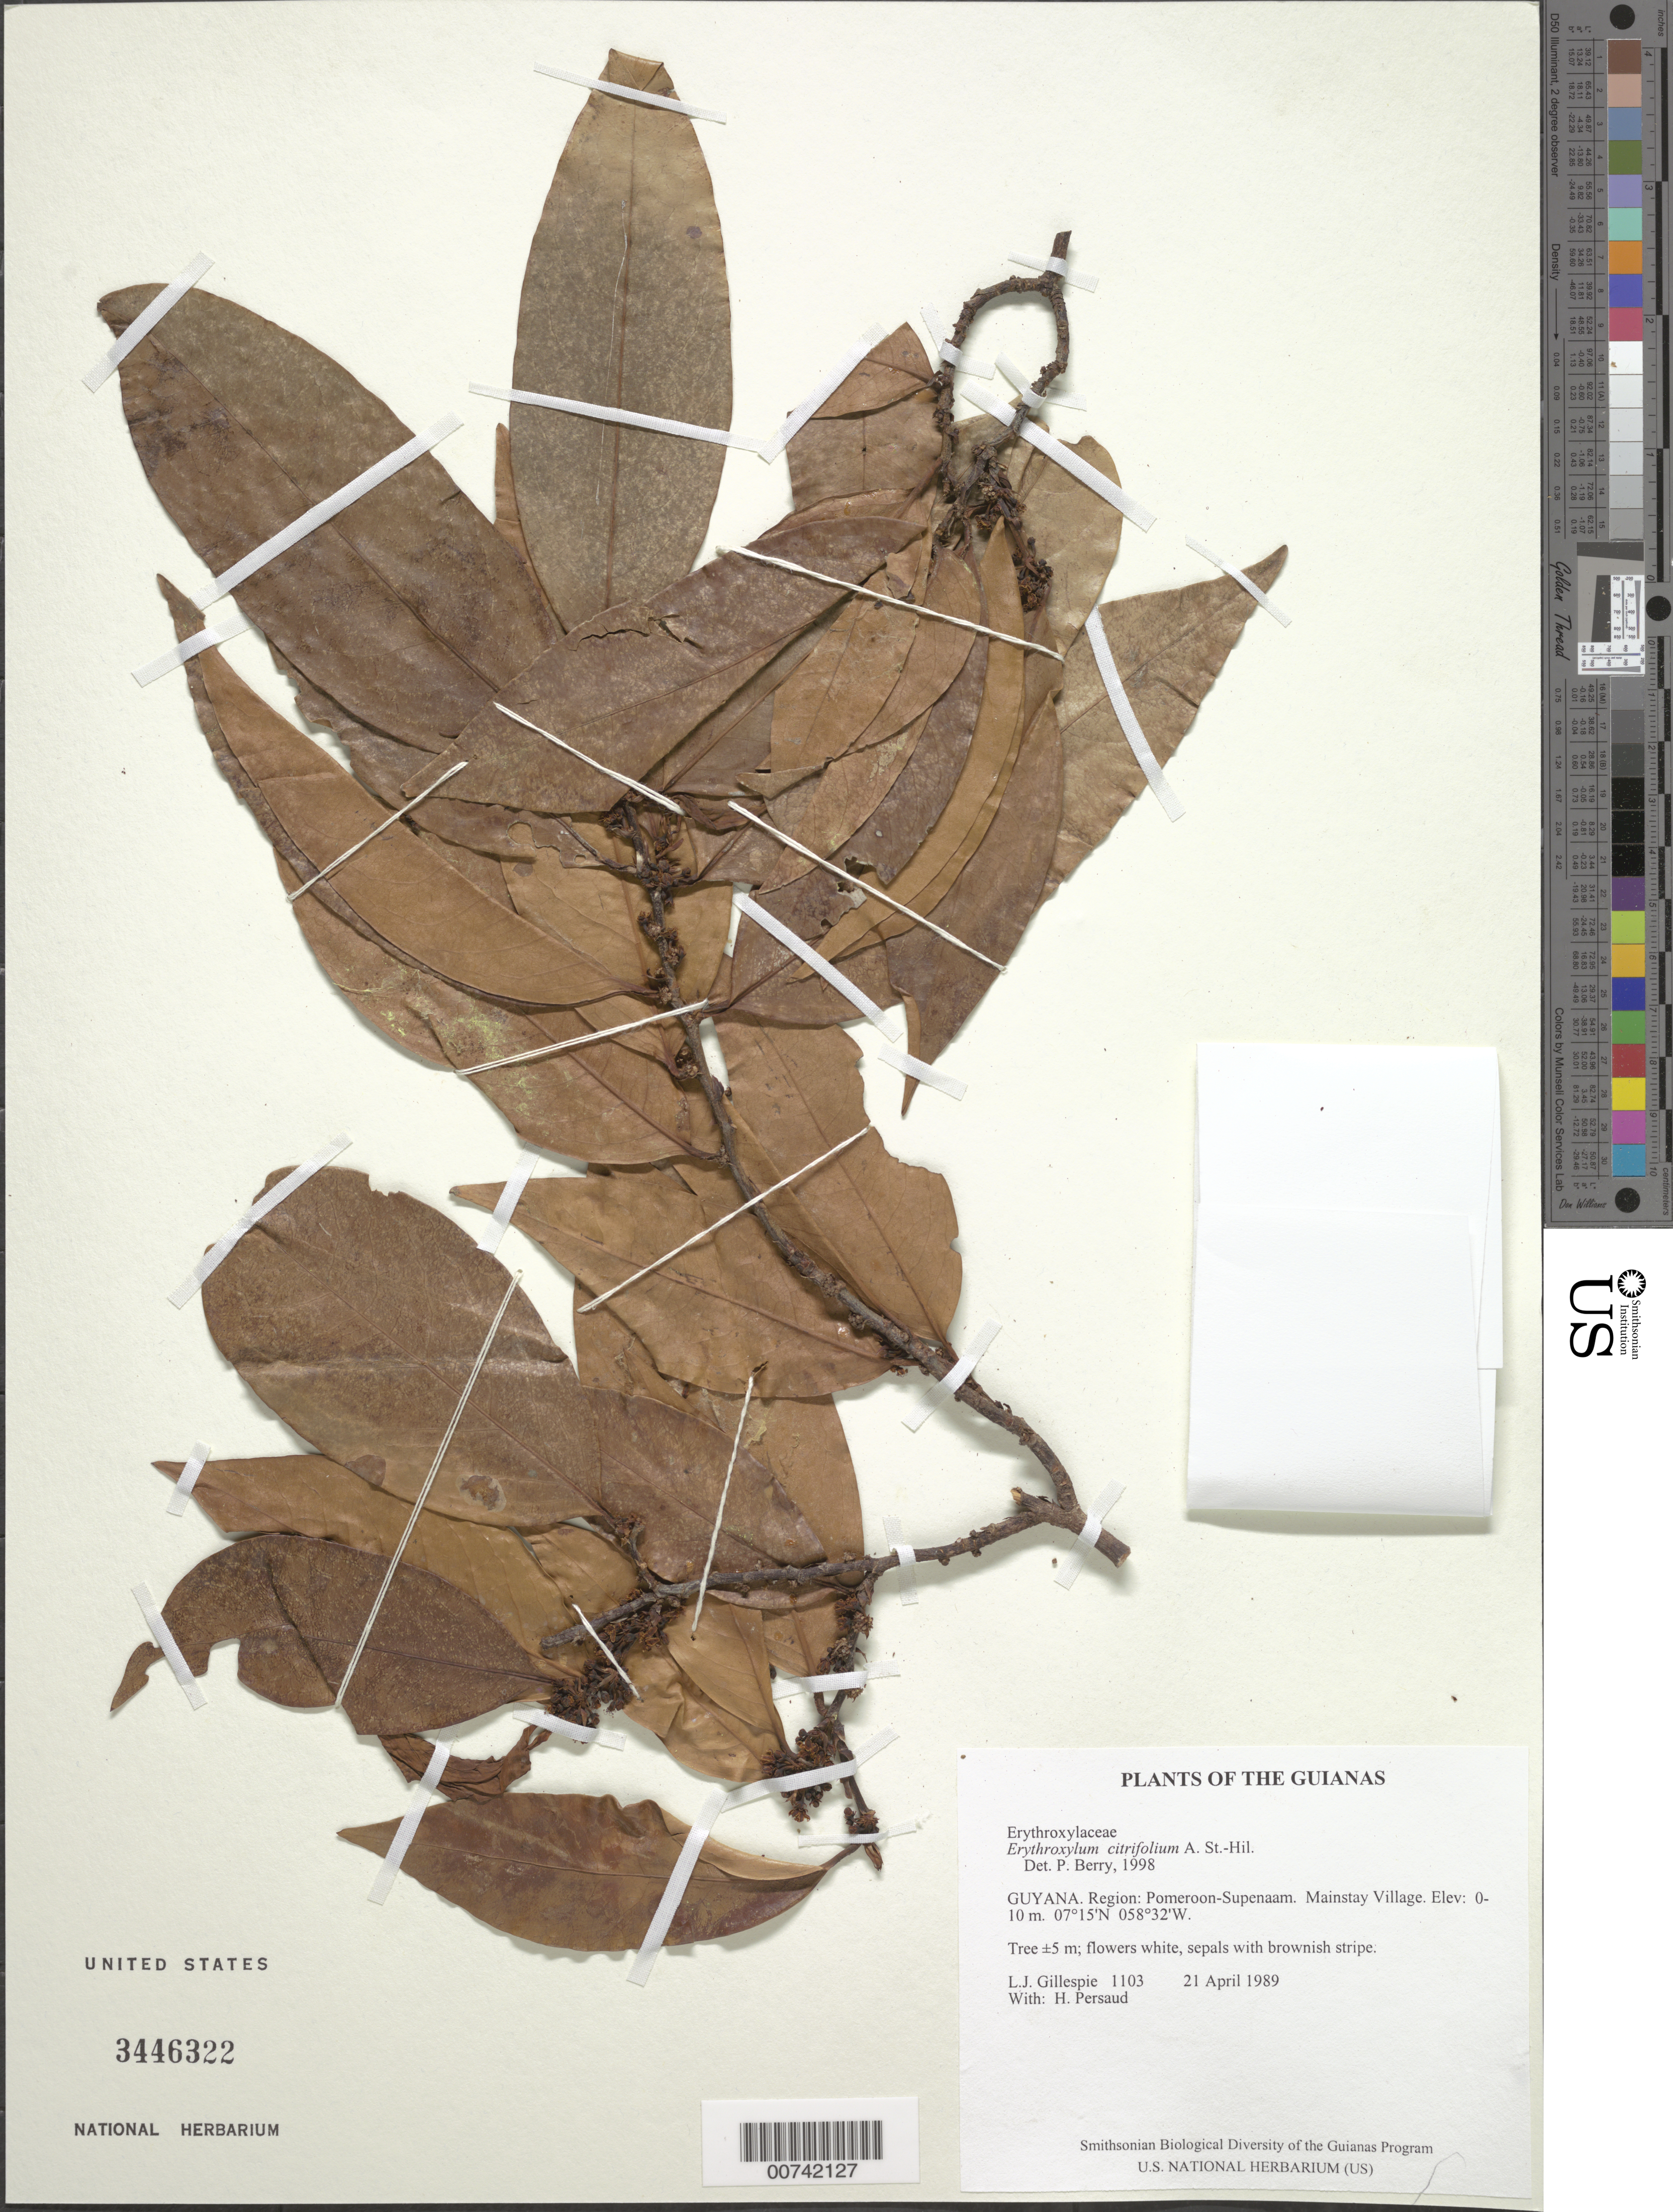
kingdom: Plantae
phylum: Tracheophyta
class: Magnoliopsida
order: Malpighiales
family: Erythroxylaceae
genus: Erythroxylum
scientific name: Erythroxylum citrifolium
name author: A. St.-Hil.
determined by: Berry, P. E., (WIS), University of Wisconsin - Madison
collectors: L. J. Gillespie & H. Persaud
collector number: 1103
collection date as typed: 21 April 1989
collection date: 1989-04-21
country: Guyana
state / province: Pomeroon-Supenaam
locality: Mainstay Village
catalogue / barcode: US 3446322